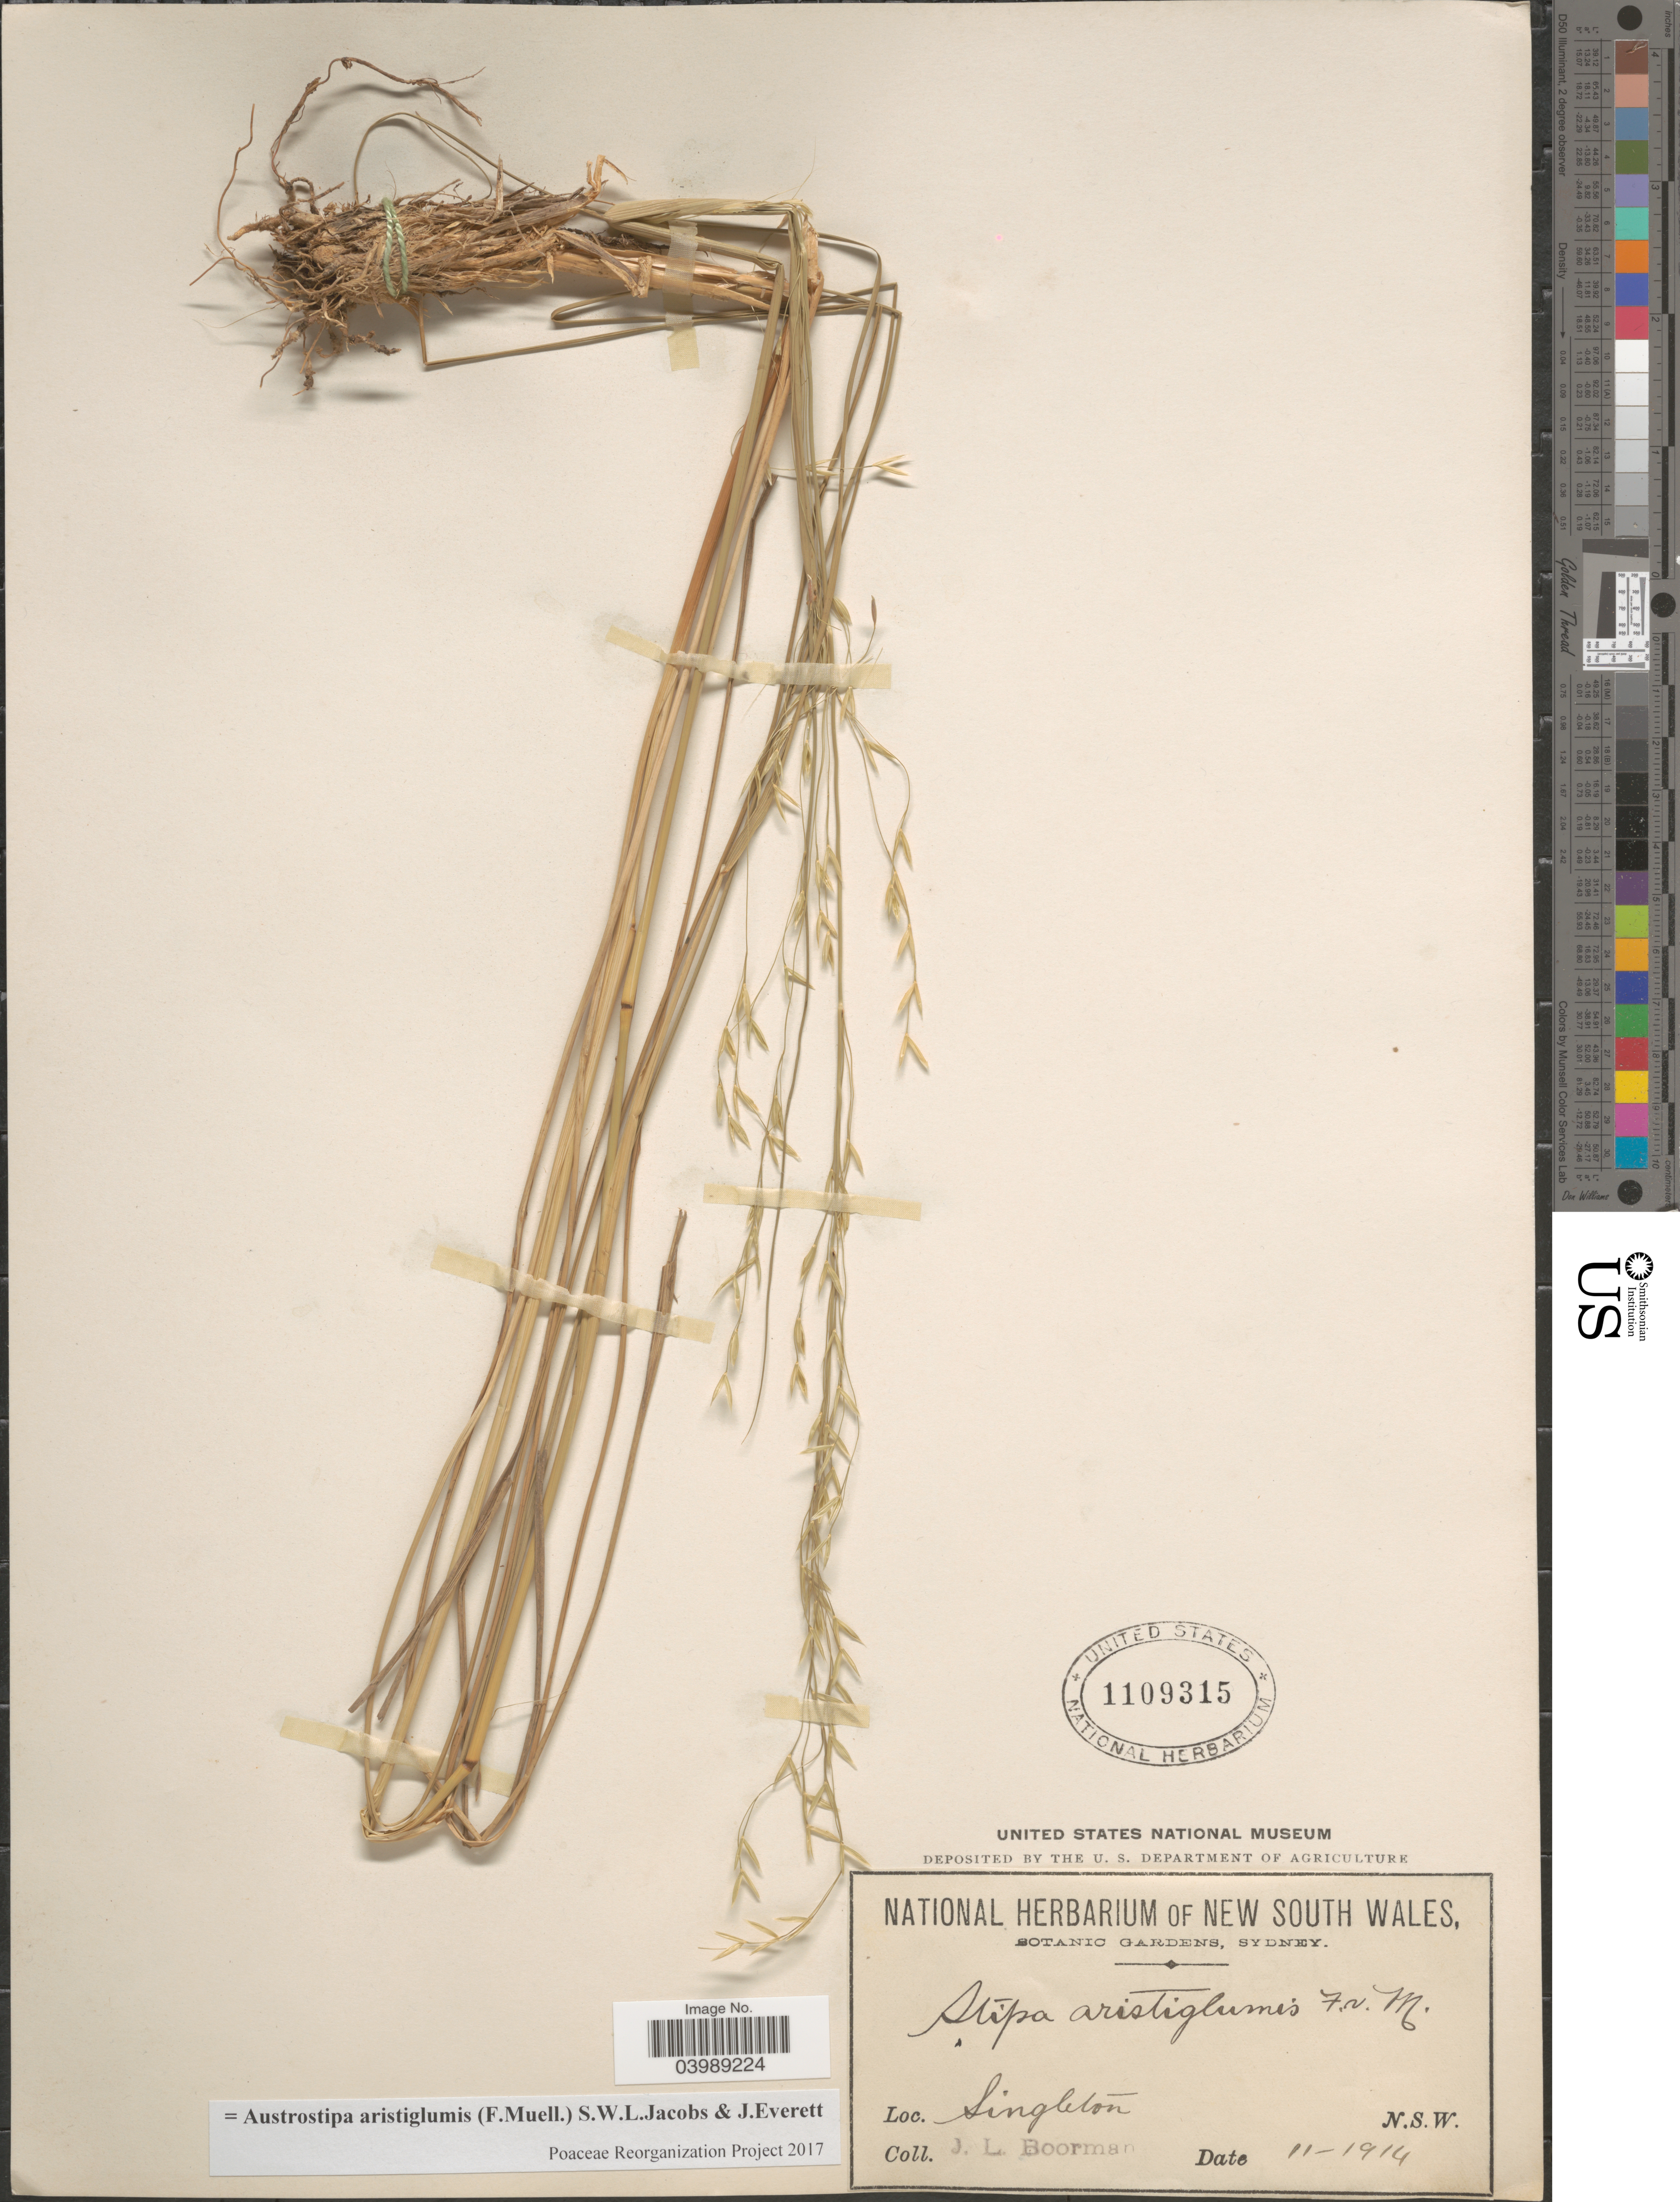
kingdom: Plantae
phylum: Tracheophyta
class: Liliopsida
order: Poales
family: Poaceae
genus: Austrostipa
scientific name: Austrostipa aristiglumis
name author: (F. Muell.) S.W.L. Jacobs & J. Everett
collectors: J. Boorman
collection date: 1914-11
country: Australia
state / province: New South Wales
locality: Singleton.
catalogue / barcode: US 1109315